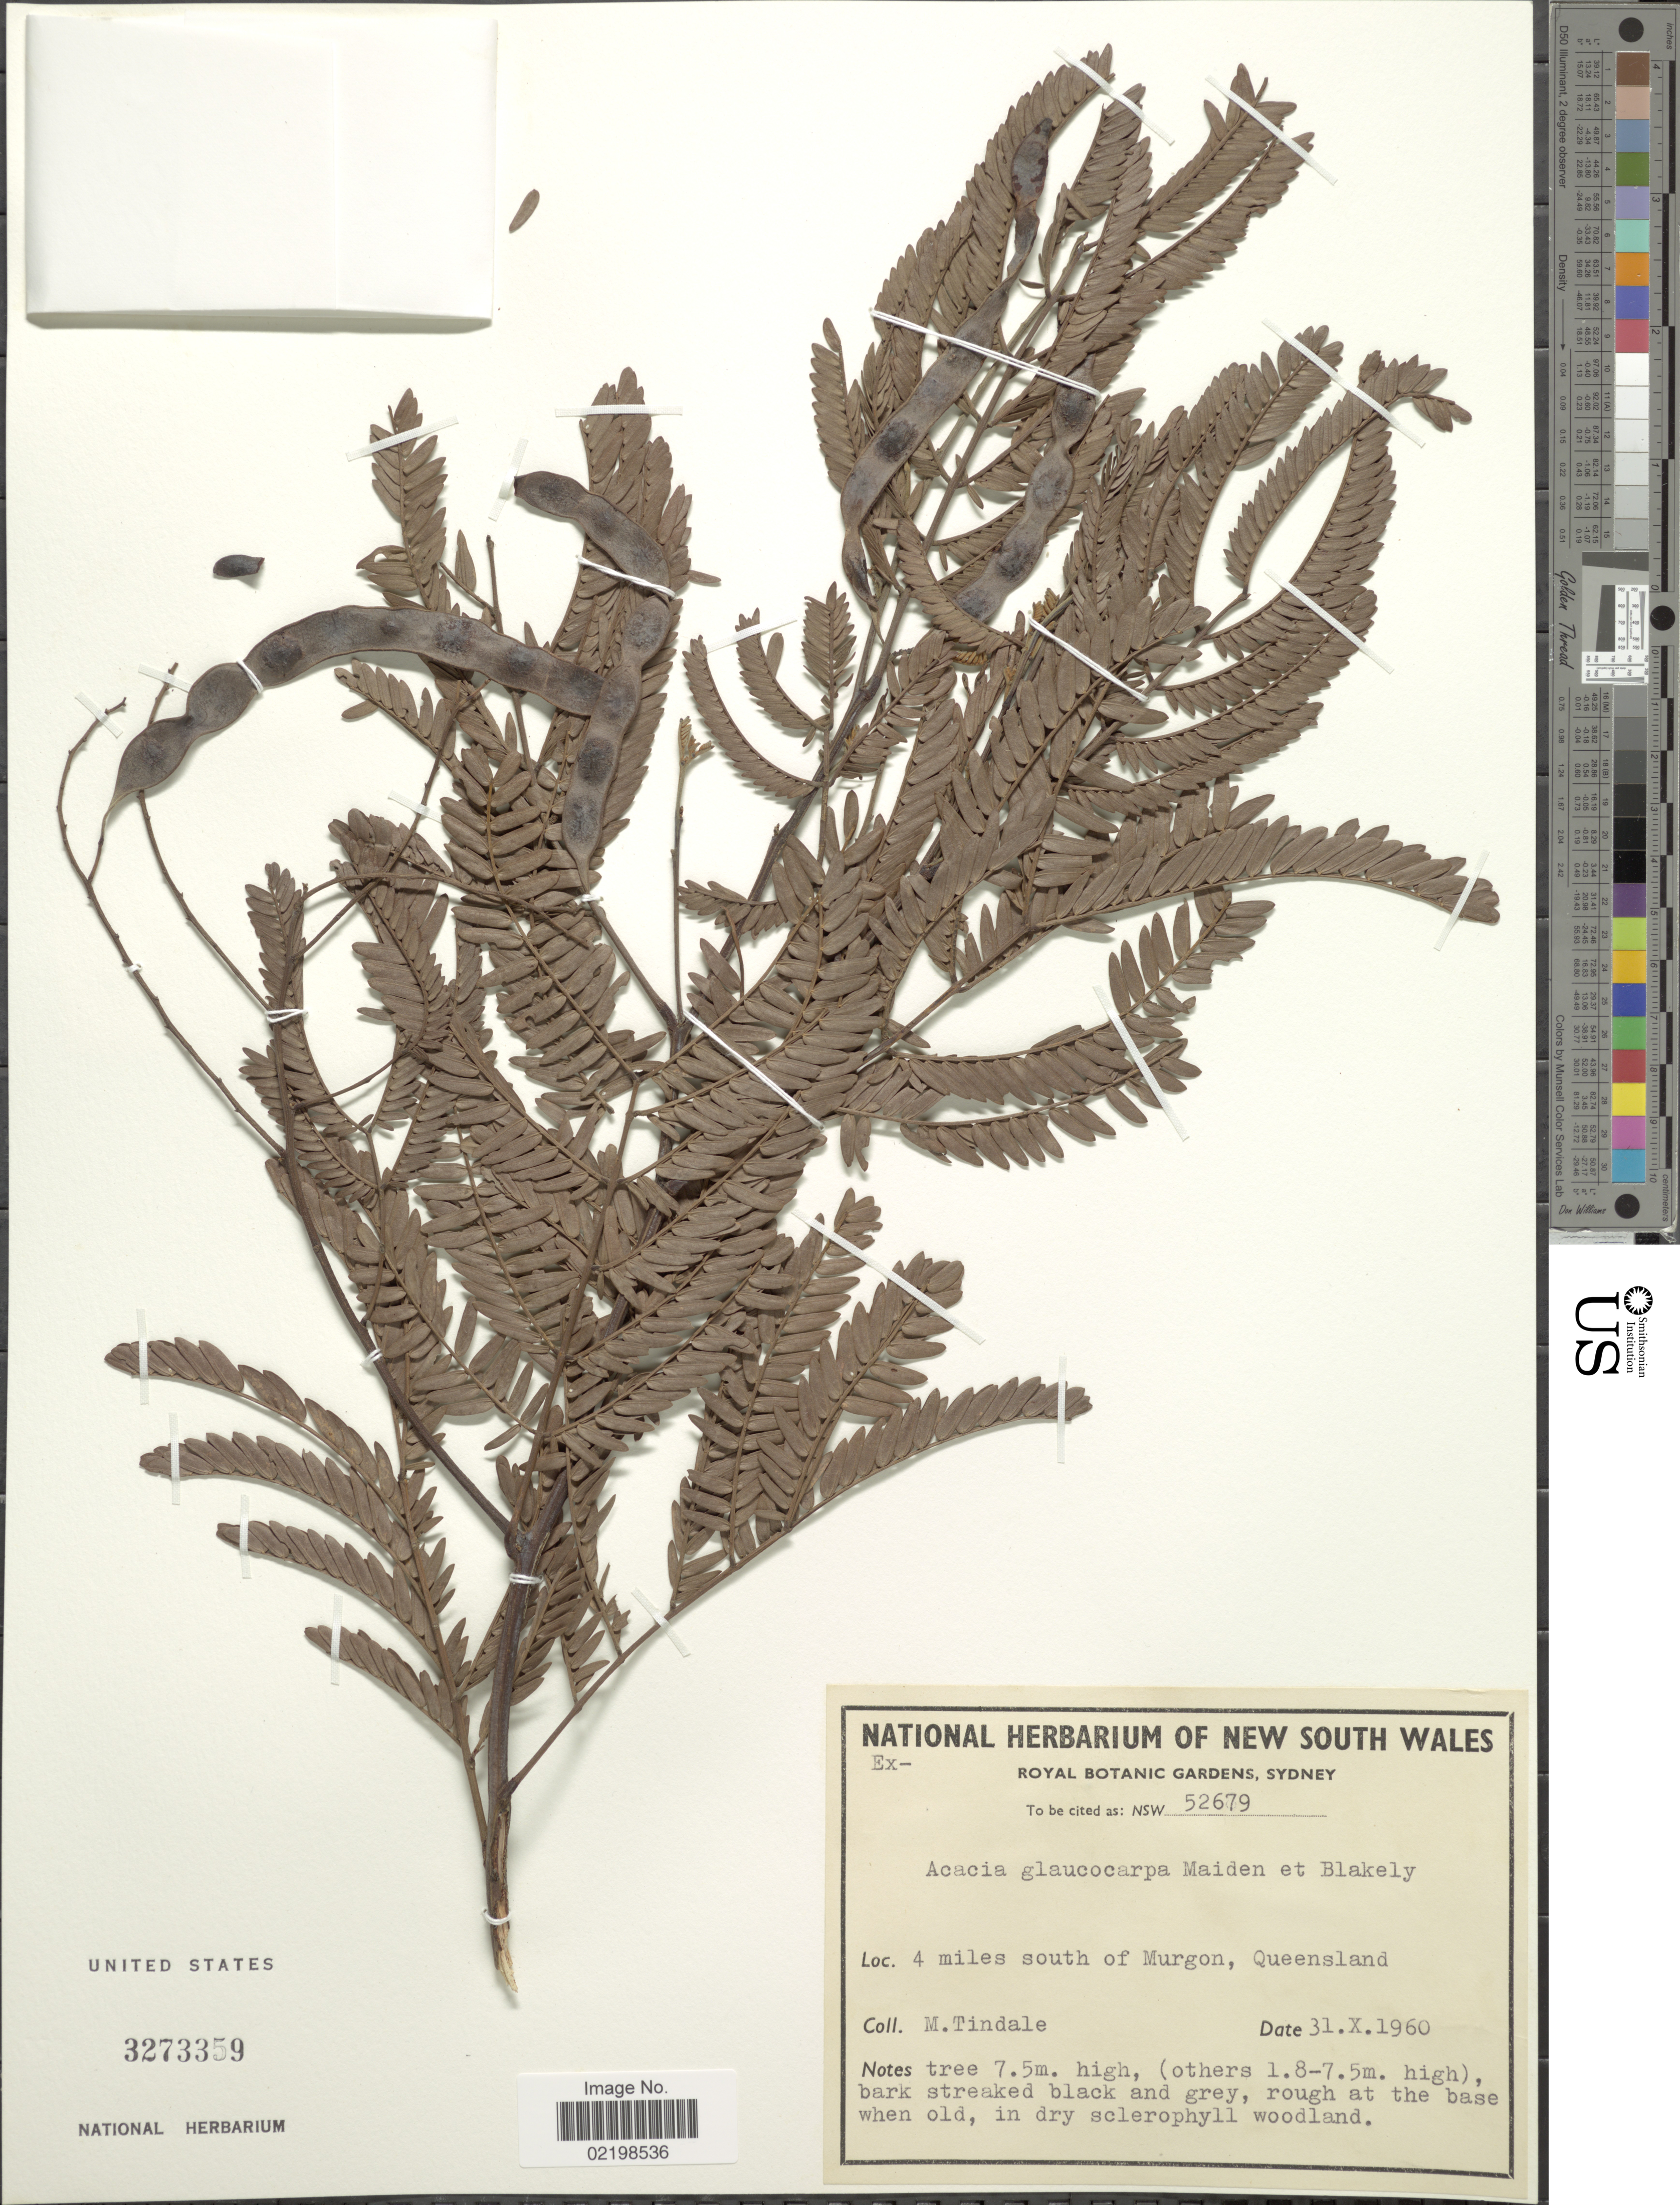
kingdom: Plantae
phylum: Tracheophyta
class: Magnoliopsida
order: Fabales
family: Fabaceae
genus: Acacia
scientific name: Acacia glaucocarpa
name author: Maiden & Blakeley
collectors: M. D. Tindale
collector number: NSW 52679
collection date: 1960-10-31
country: Australia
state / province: Queensland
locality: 4 miles south of Murgon, Queensland.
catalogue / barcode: US 3273359